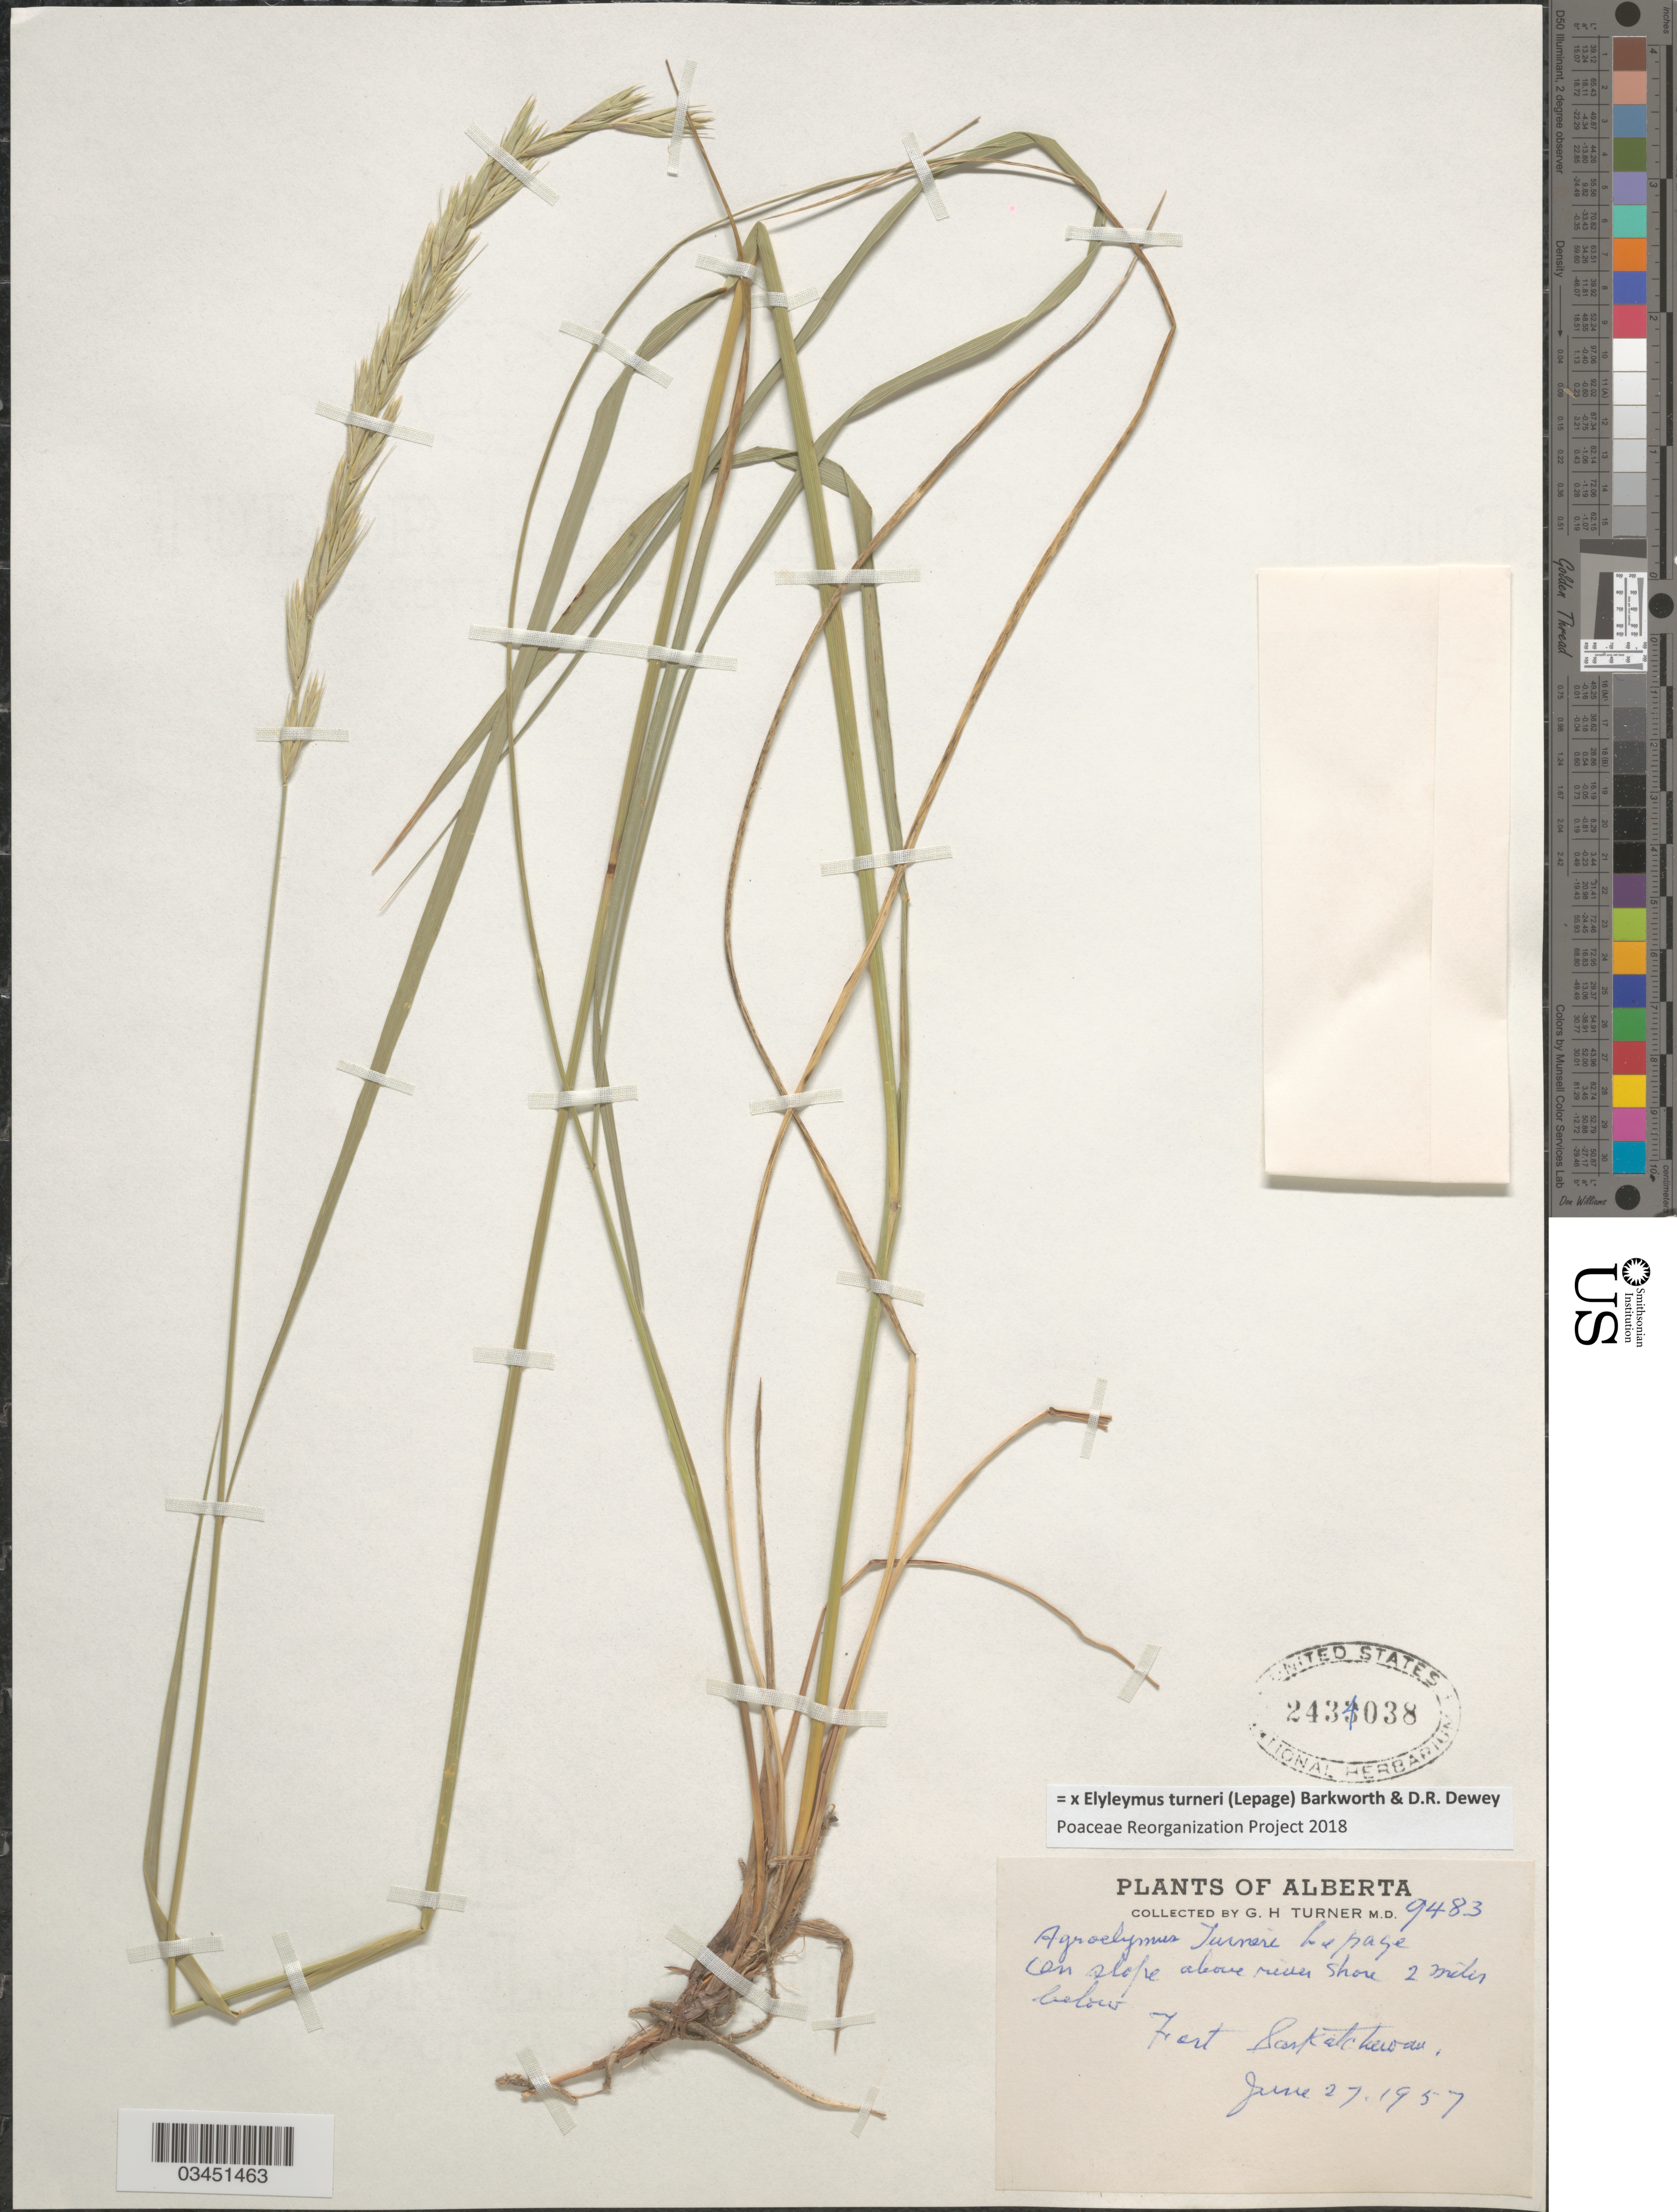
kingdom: Plantae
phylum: Tracheophyta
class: Liliopsida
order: Poales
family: Poaceae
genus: Elyleymus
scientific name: x Elyleymus turneri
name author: (Lepage) Barkworth & Dewey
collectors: G. H. Turner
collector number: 9483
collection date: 1957-06-27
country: Canada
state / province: Alberta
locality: On slope above river shore 2 miles below Fort Saskatchewan.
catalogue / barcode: US 2434038